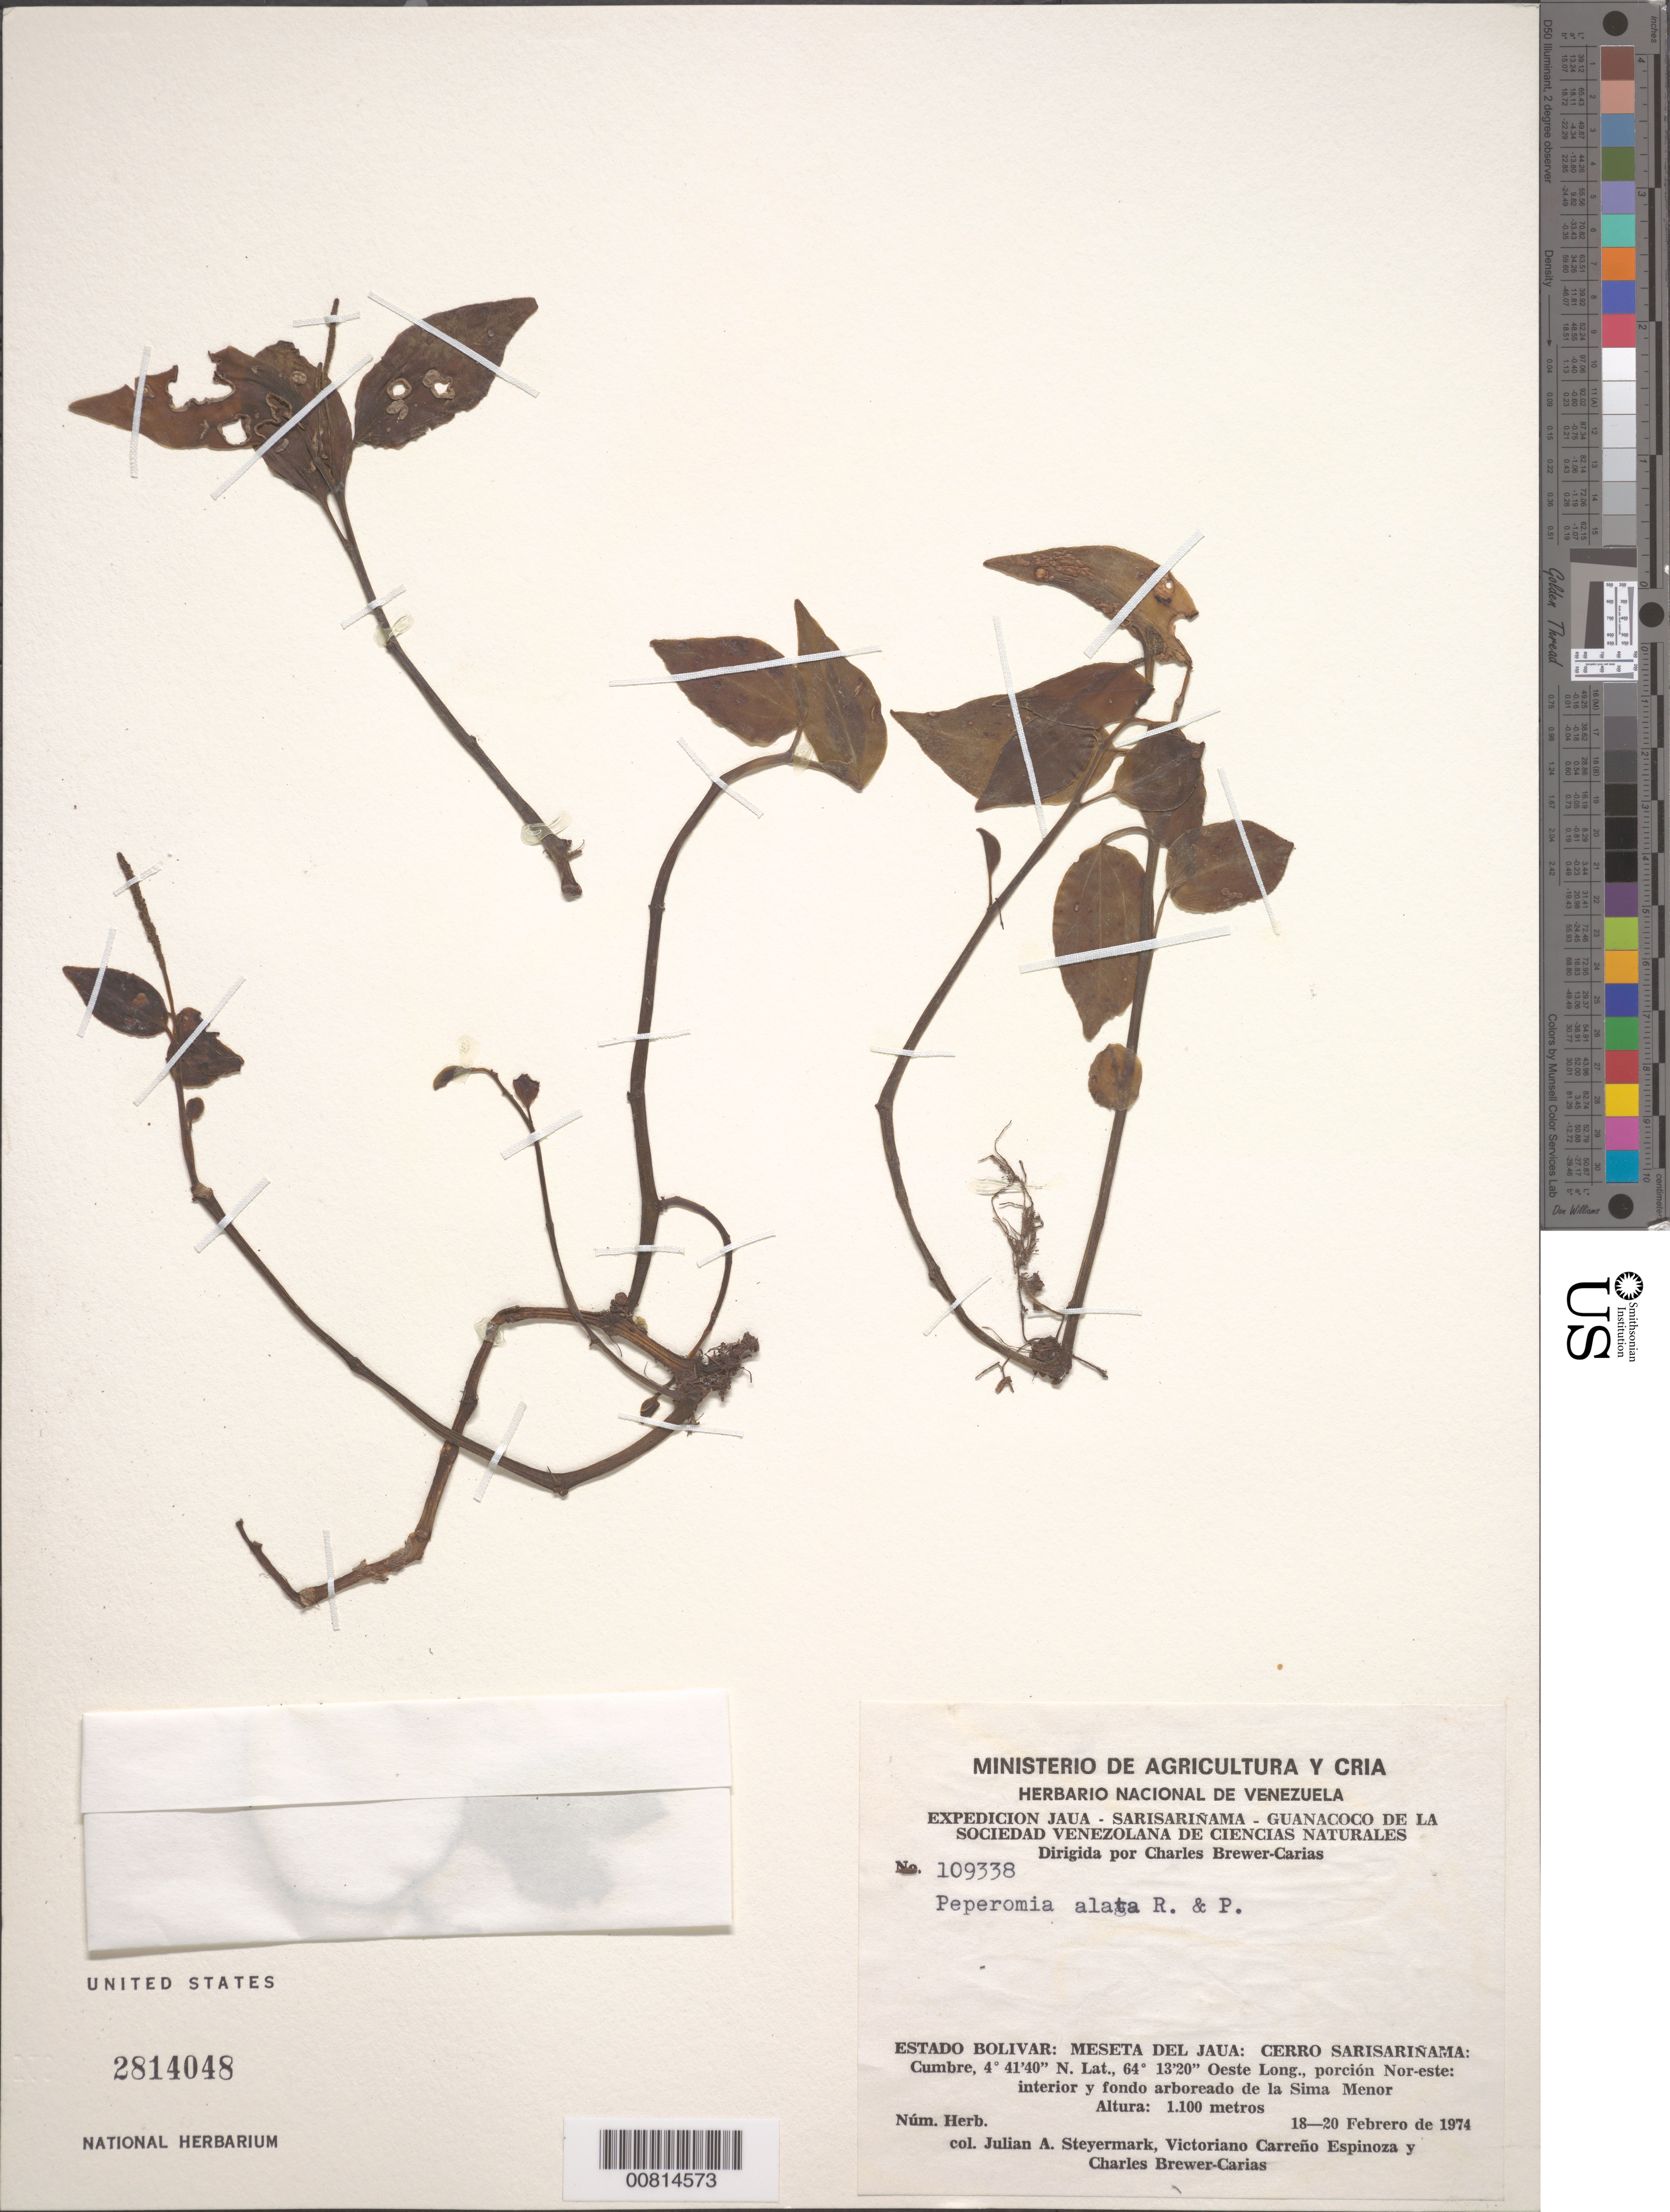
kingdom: Plantae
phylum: Tracheophyta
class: Magnoliopsida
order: Piperales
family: Piperaceae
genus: Peperomia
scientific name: Peperomia alata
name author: Ruiz & Pav.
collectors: J. Steyermark, V. Carreño E. & C. Brewer-Carias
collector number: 109338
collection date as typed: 18-Feb-74 to 20-Feb-74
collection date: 1974-02-18/1974-02-20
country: Venezuela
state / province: Bolívar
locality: Meseta del Jaua: Cerro Sarisariñama, Sima Menor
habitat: Summit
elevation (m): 1100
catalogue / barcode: US 2814048